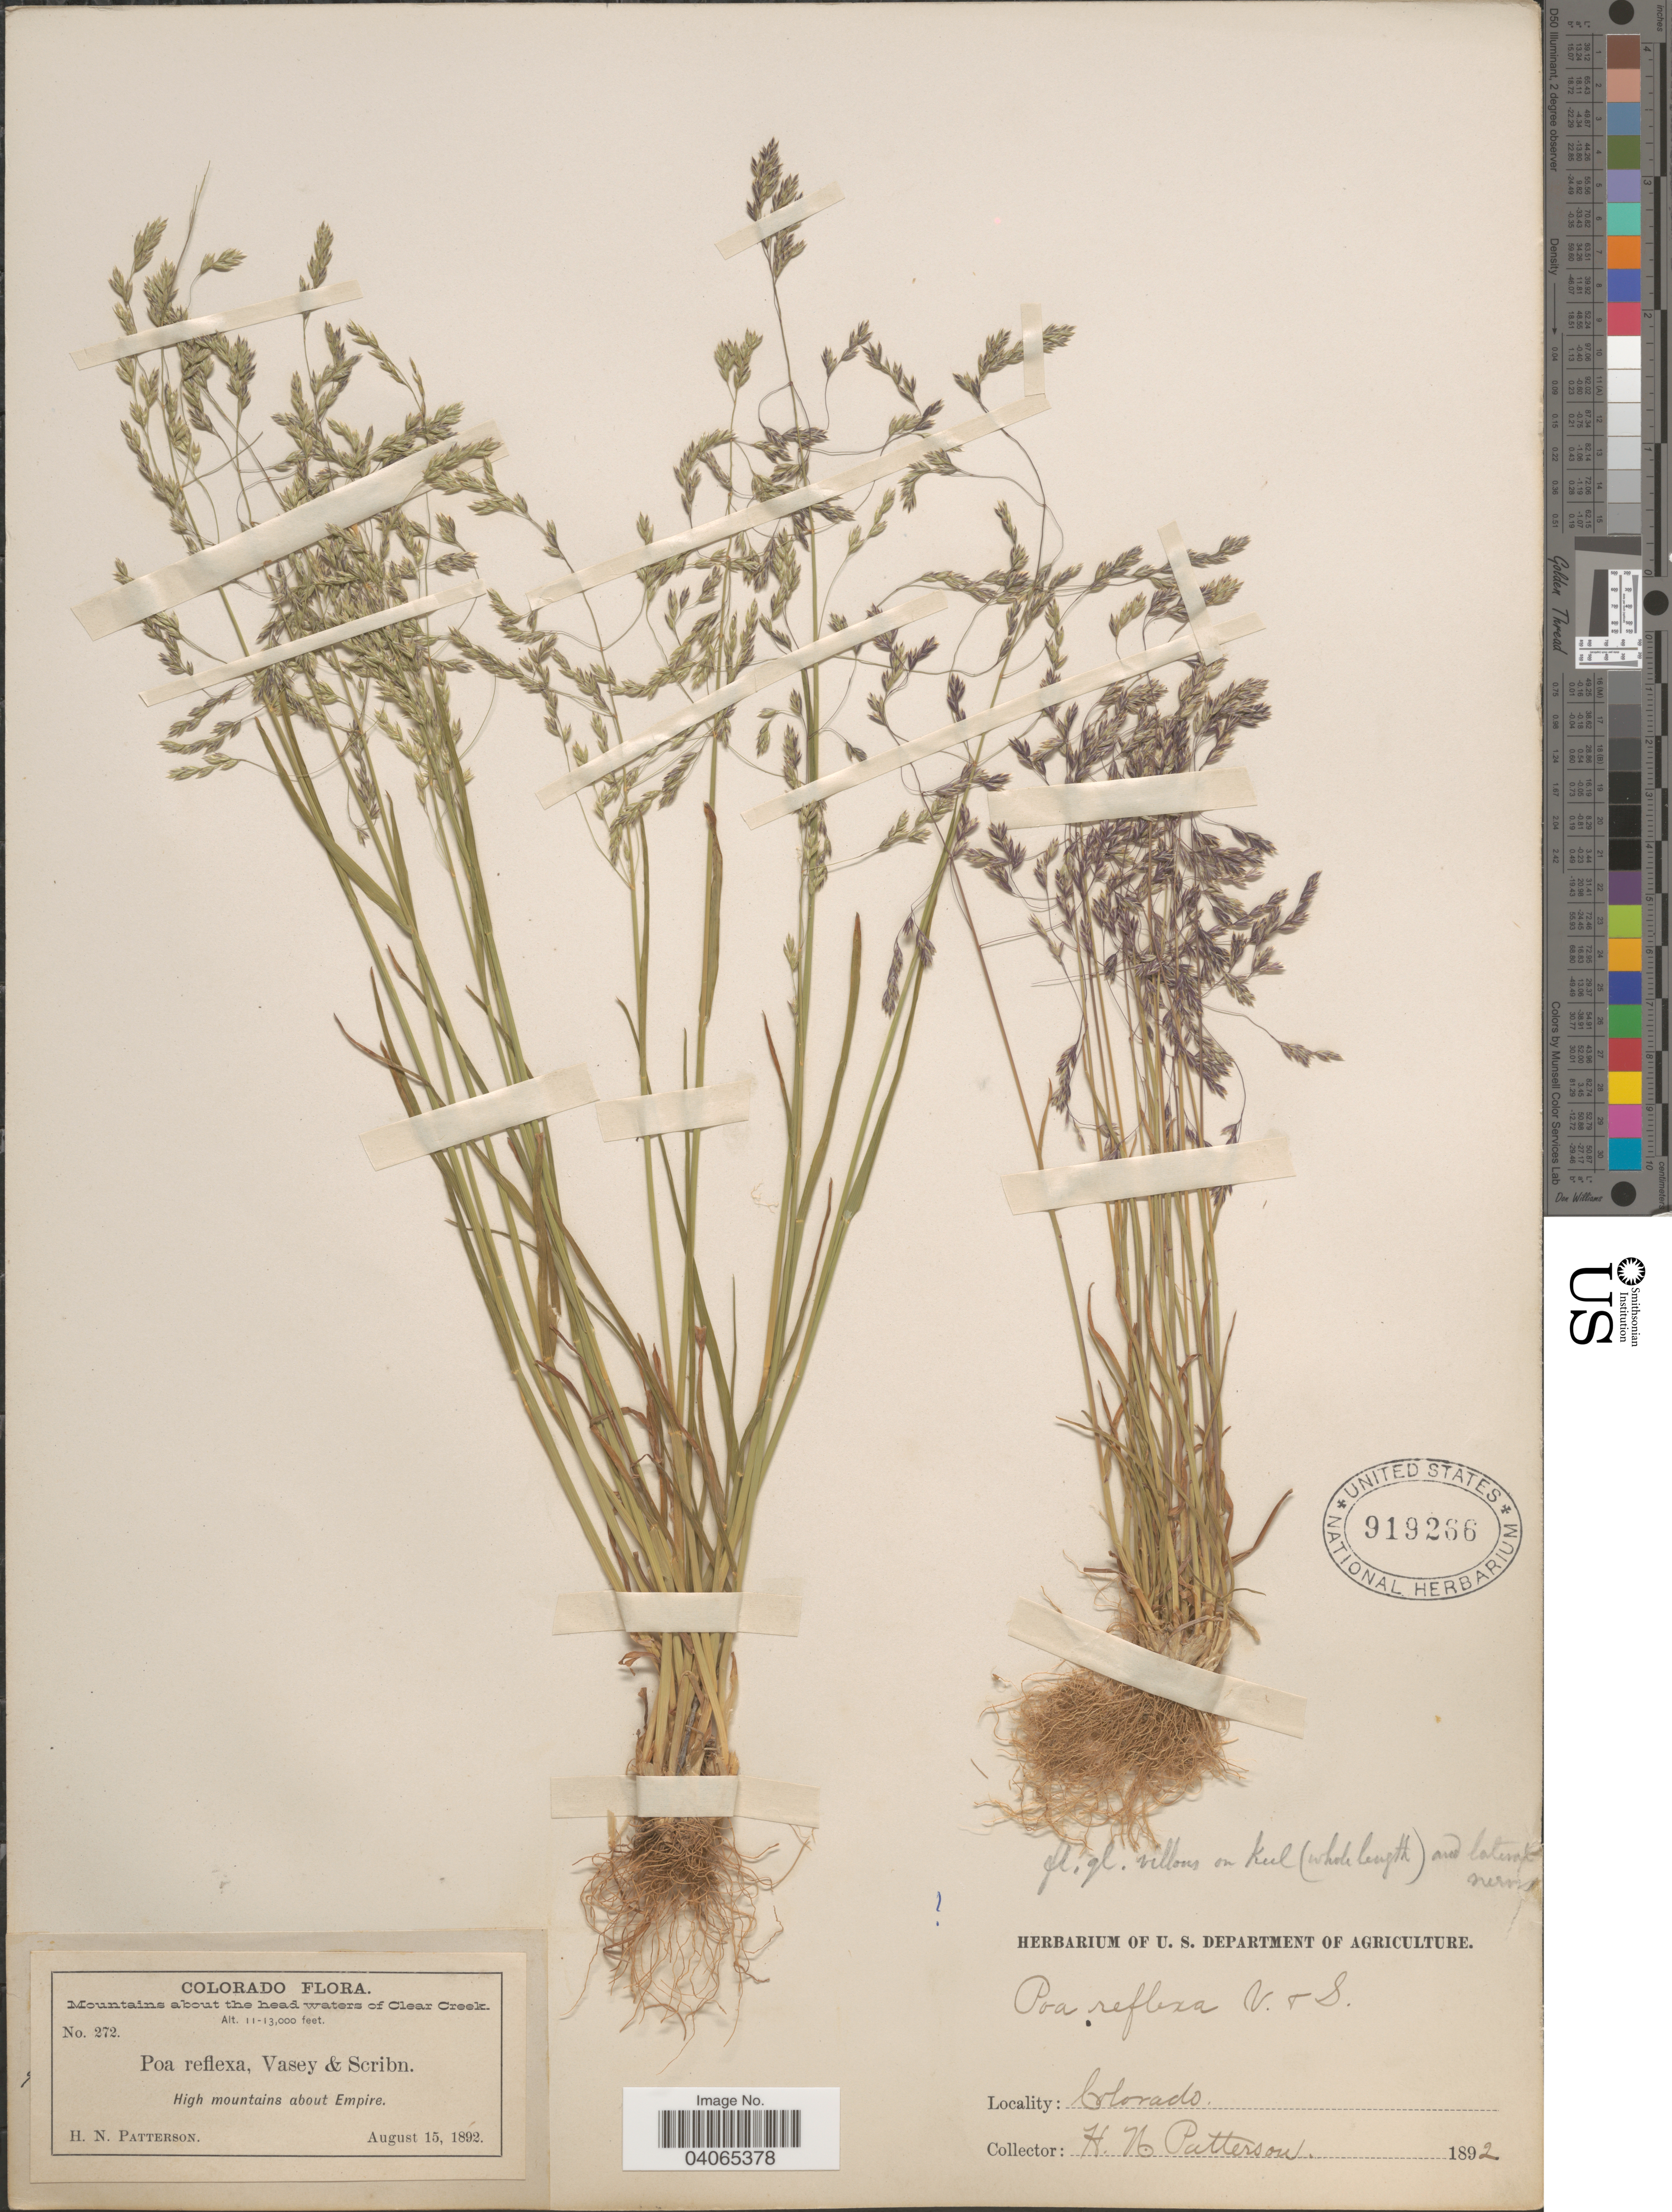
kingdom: Plantae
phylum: Tracheophyta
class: Liliopsida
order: Poales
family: Poaceae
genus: Poa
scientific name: Poa reflexa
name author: Vasey & Scribn.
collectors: H. N. Patterson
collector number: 272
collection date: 1892-08-15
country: United States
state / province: Colorado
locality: Mountains about the head waters of Clear Creek. High mountains about Empire.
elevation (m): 3353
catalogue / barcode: US 919266